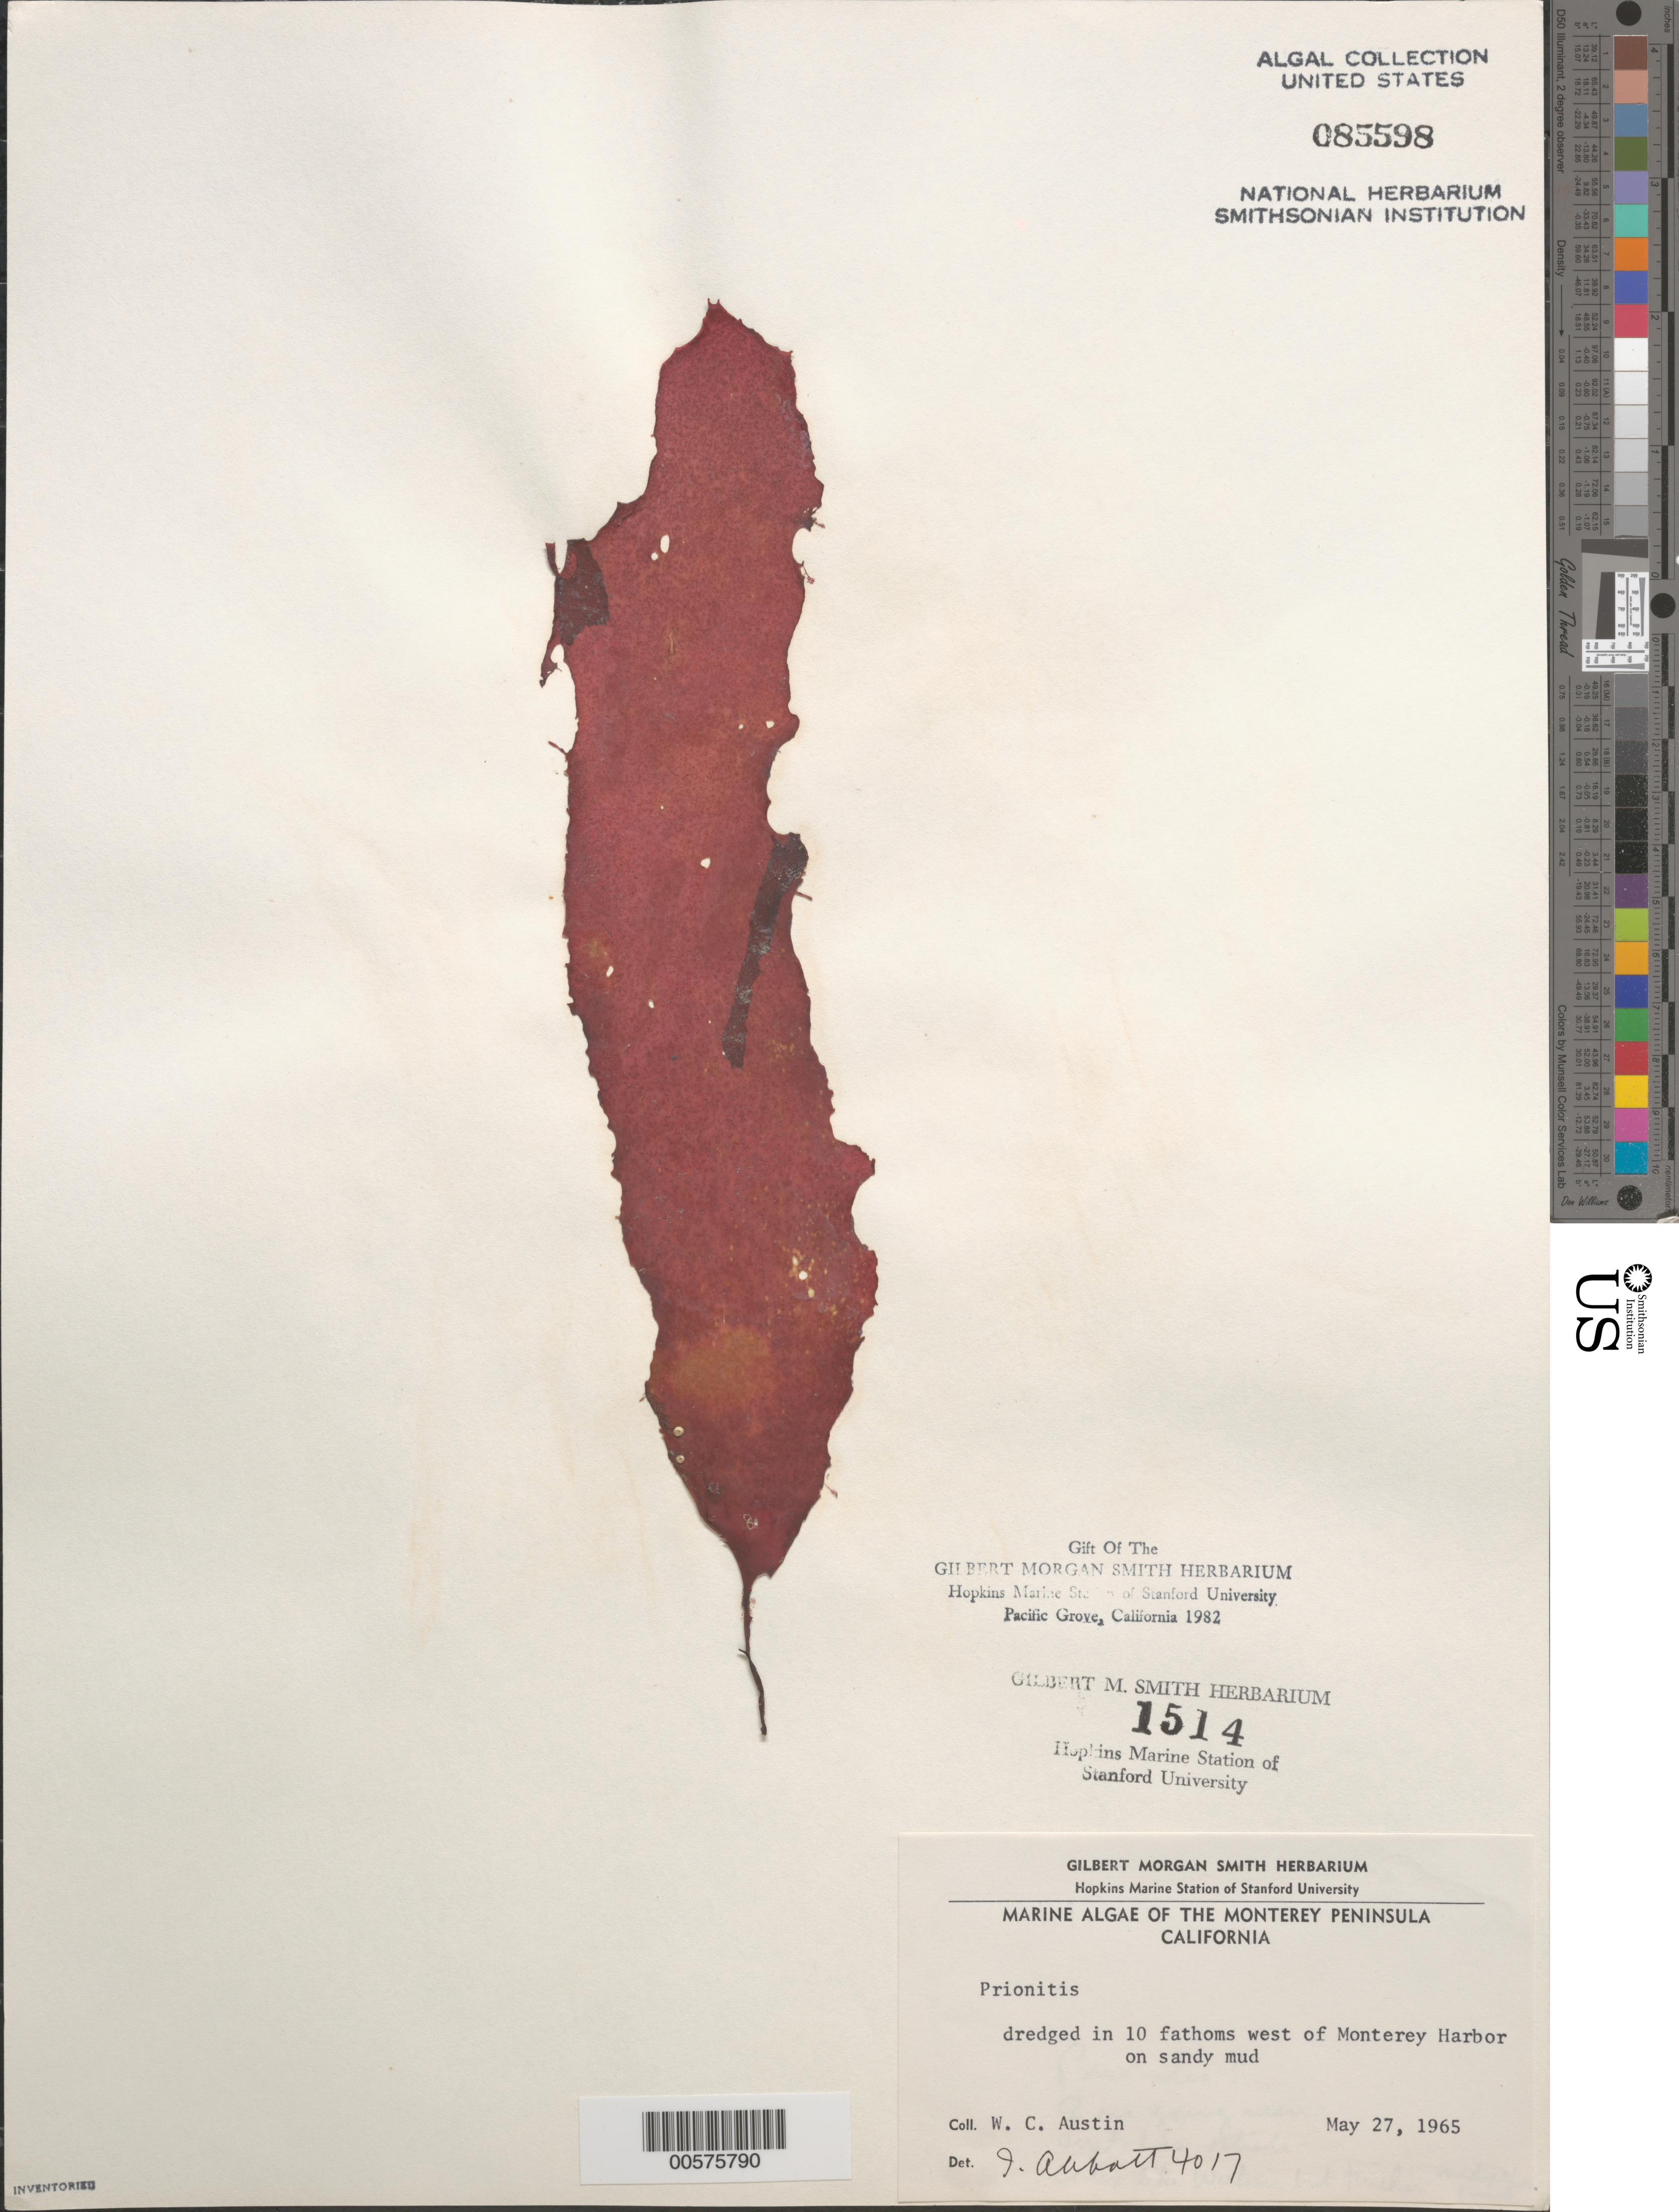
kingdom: Plantae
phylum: Rhodophyta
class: Florideophyceae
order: Cryptonemiales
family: Cryptonemiaceae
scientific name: Prionitis sp.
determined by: Abbott, Isabella A.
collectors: W. Austin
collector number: IAA 4017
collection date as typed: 27 May 1965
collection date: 1965-05-27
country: United States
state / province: California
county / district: Monterey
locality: West of Monterey Harbor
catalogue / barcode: US 85598